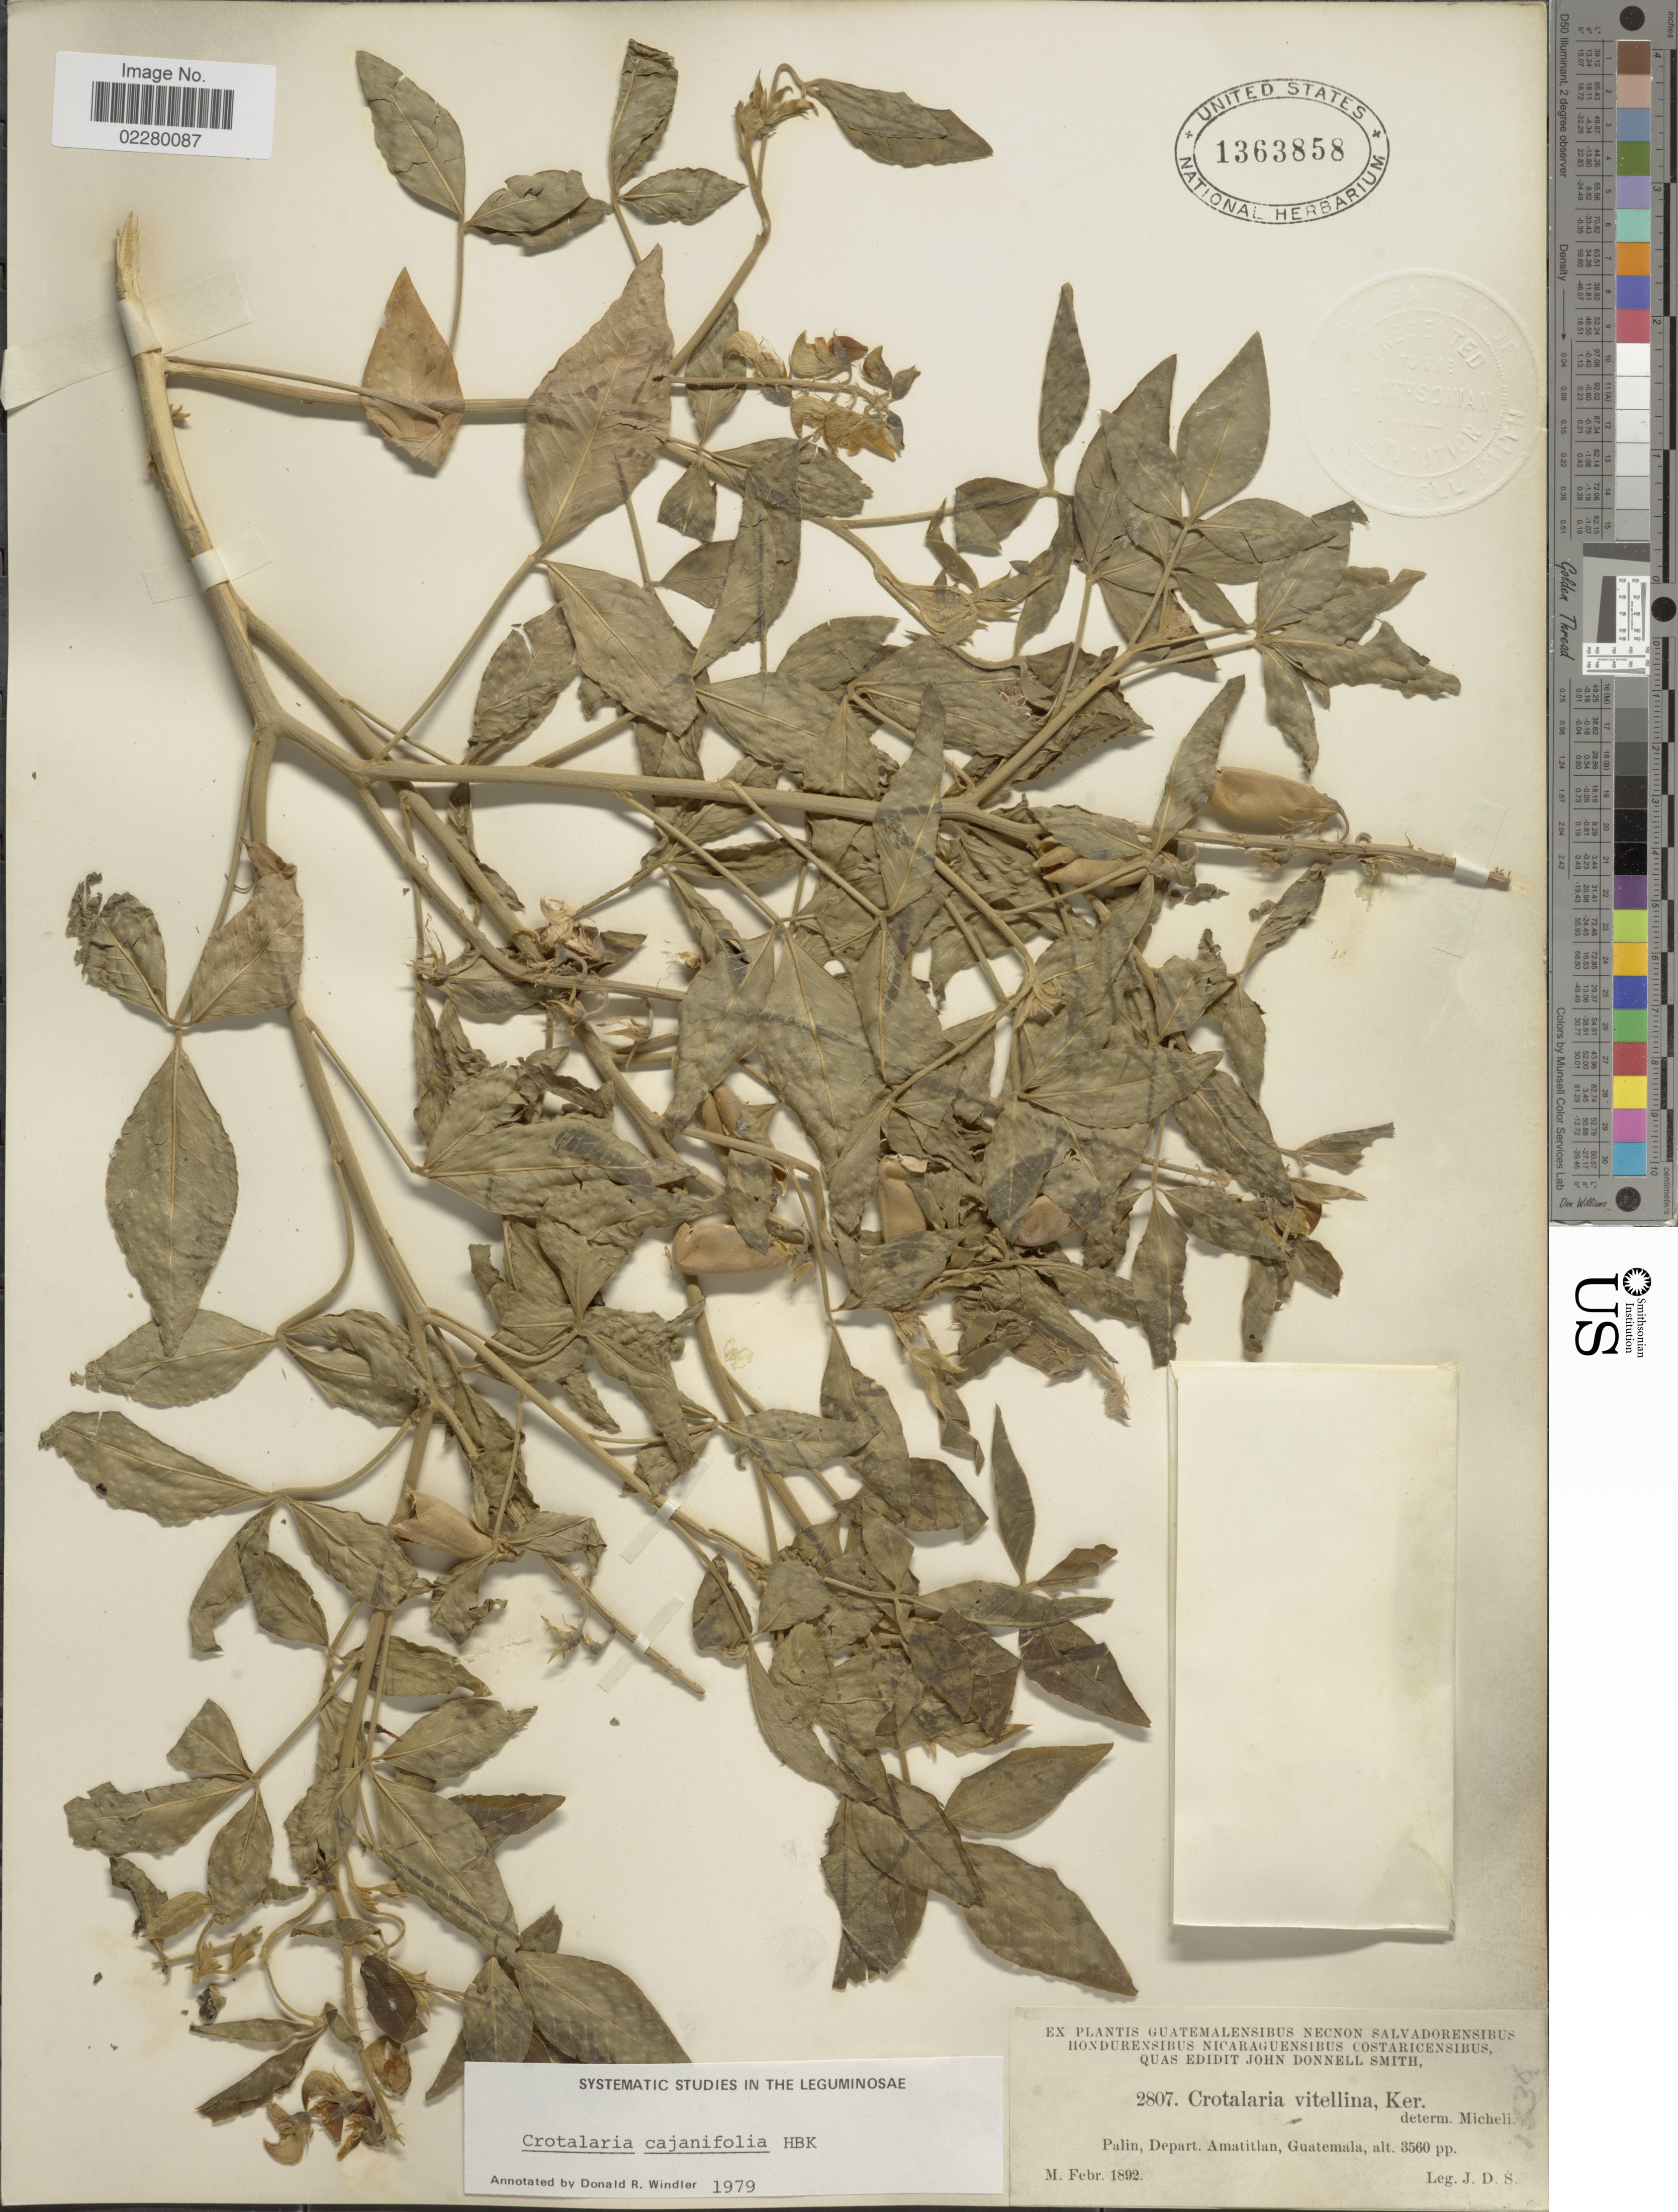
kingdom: Plantae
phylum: Tracheophyta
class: Magnoliopsida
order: Fabales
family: Fabaceae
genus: Crotalaria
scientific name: Crotalaria cajanifolia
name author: Kunth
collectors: J. Donnell Smith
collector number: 2807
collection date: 1892-02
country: Guatemala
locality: Palin, Depart. Amatitlan, Guatemala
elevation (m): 1085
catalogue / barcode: US 1363858